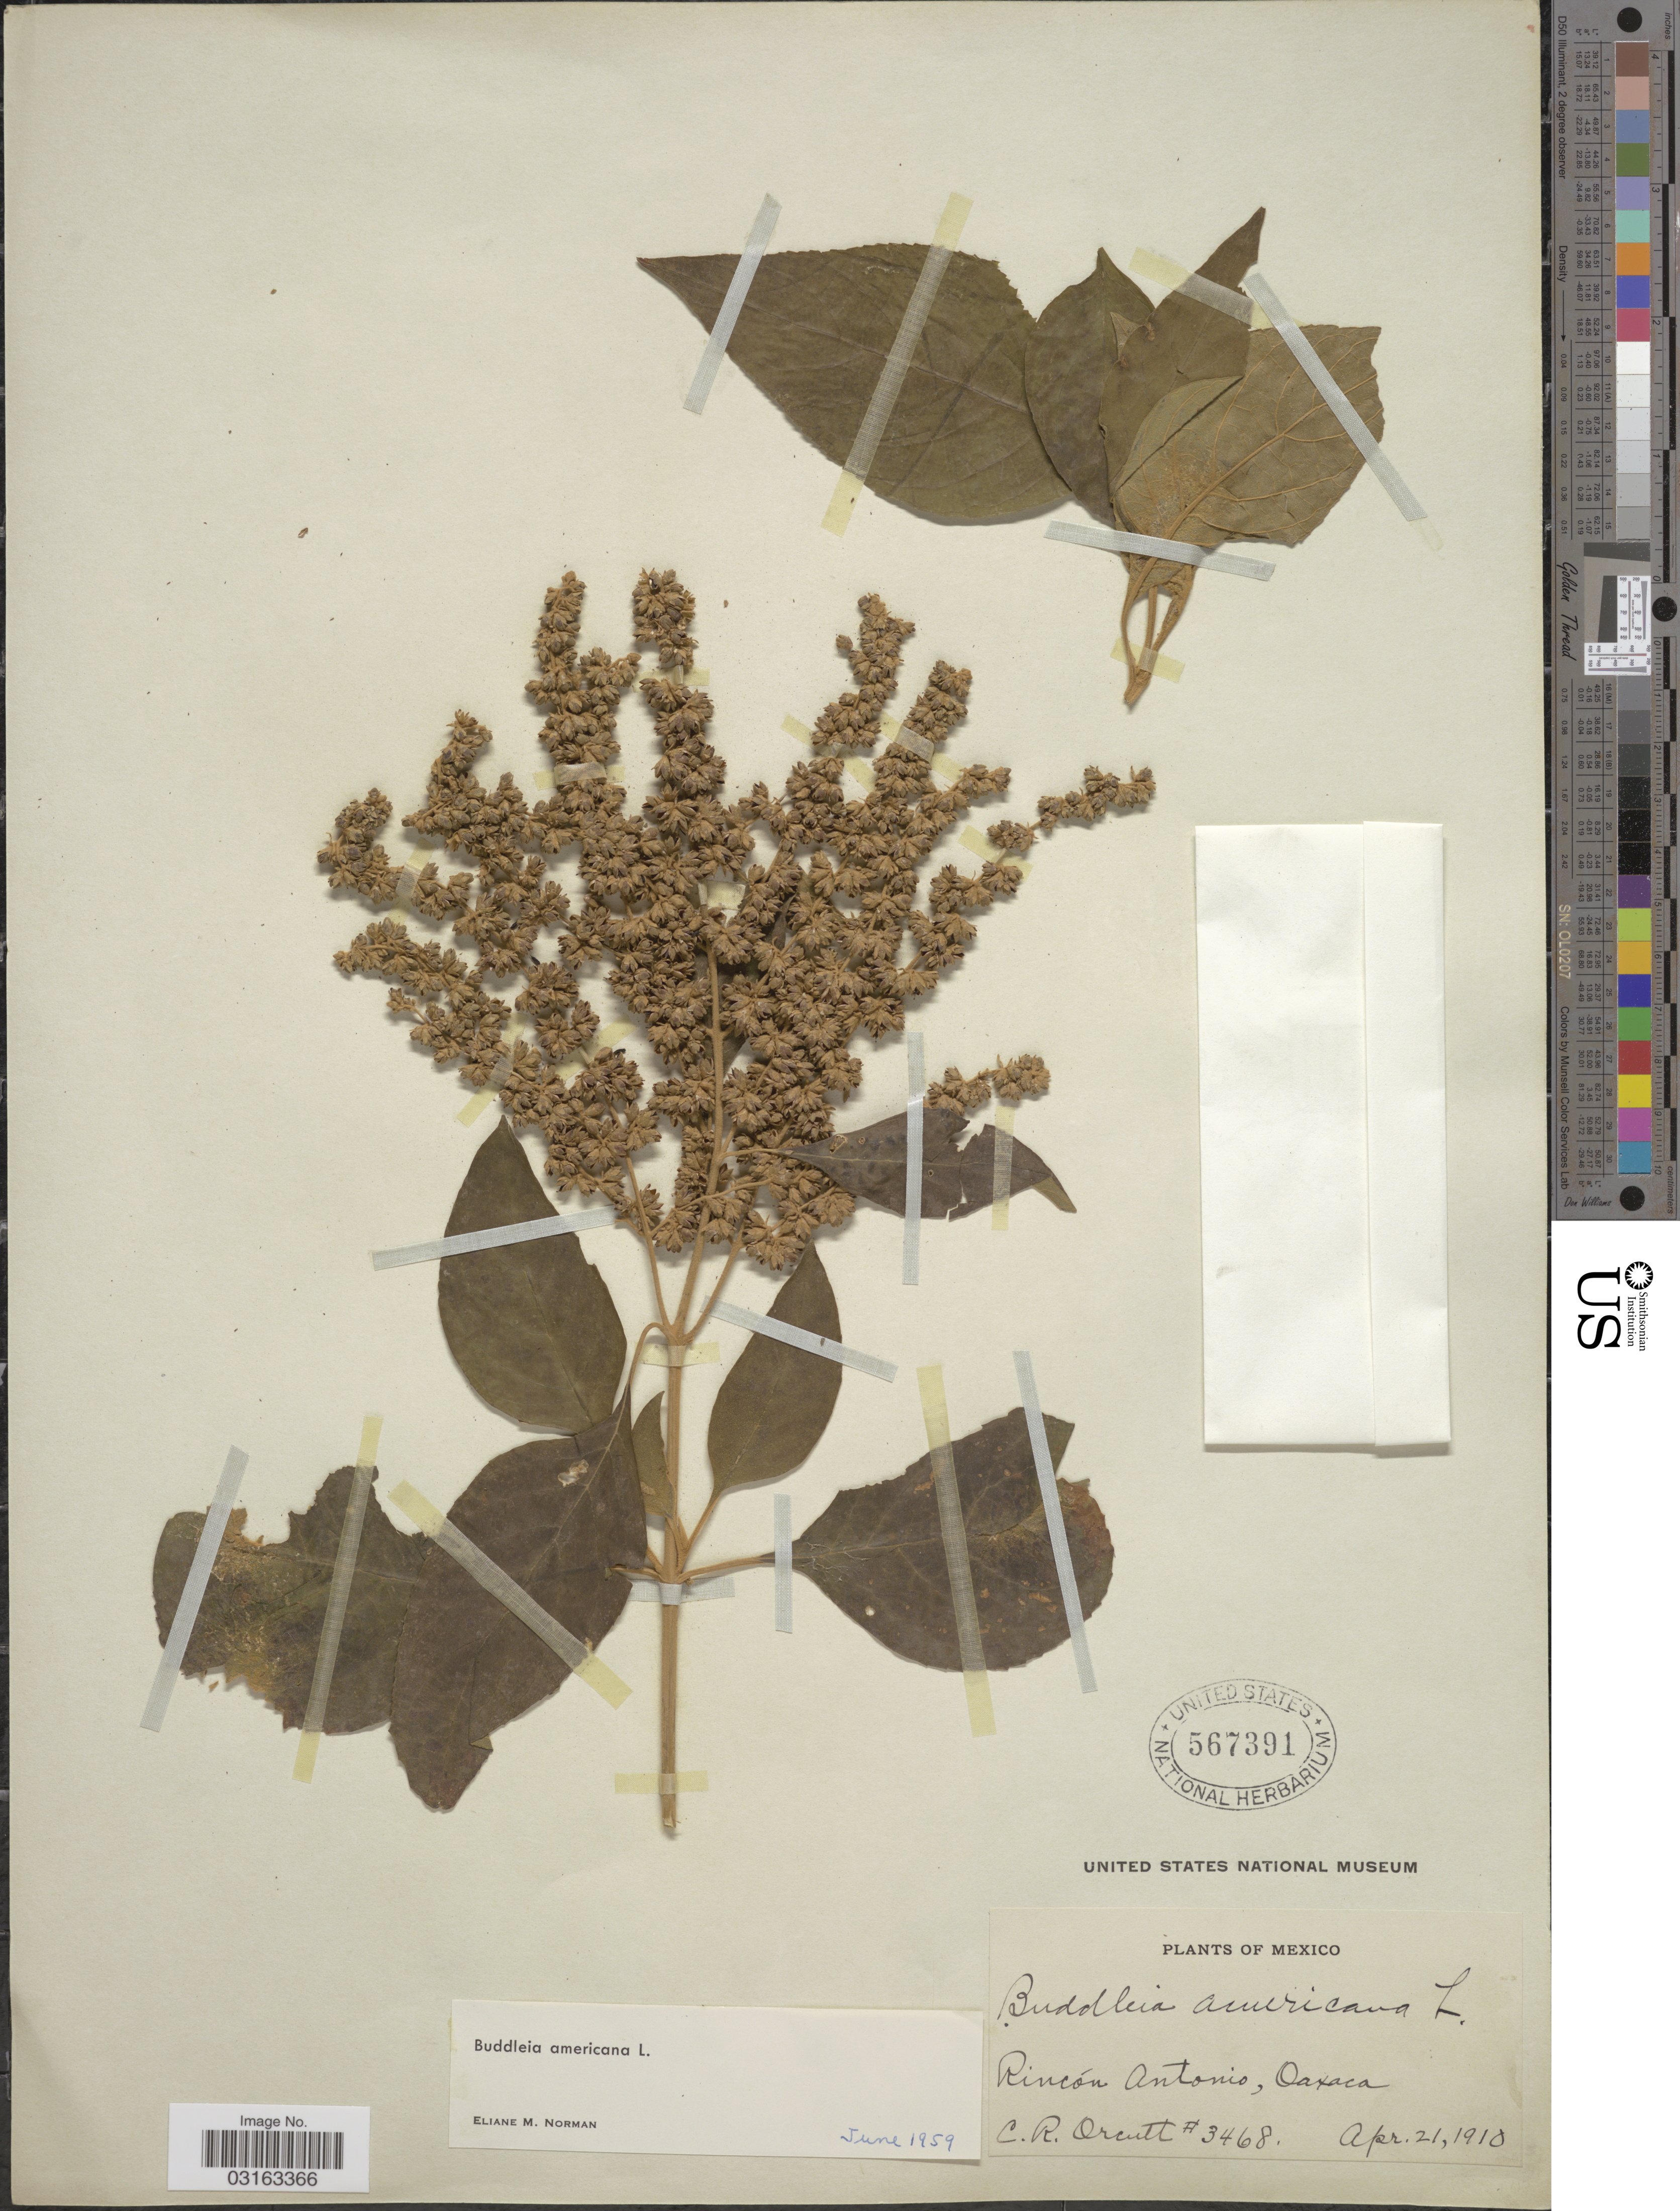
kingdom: Plantae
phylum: Tracheophyta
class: Magnoliopsida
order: Lamiales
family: Scrophulariaceae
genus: Buddleja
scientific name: Buddleja americana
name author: L.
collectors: C. R. Orcutt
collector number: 3468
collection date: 1910-04-21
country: Mexico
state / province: Oaxaca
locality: Rincón Antonio.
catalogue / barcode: US 567391